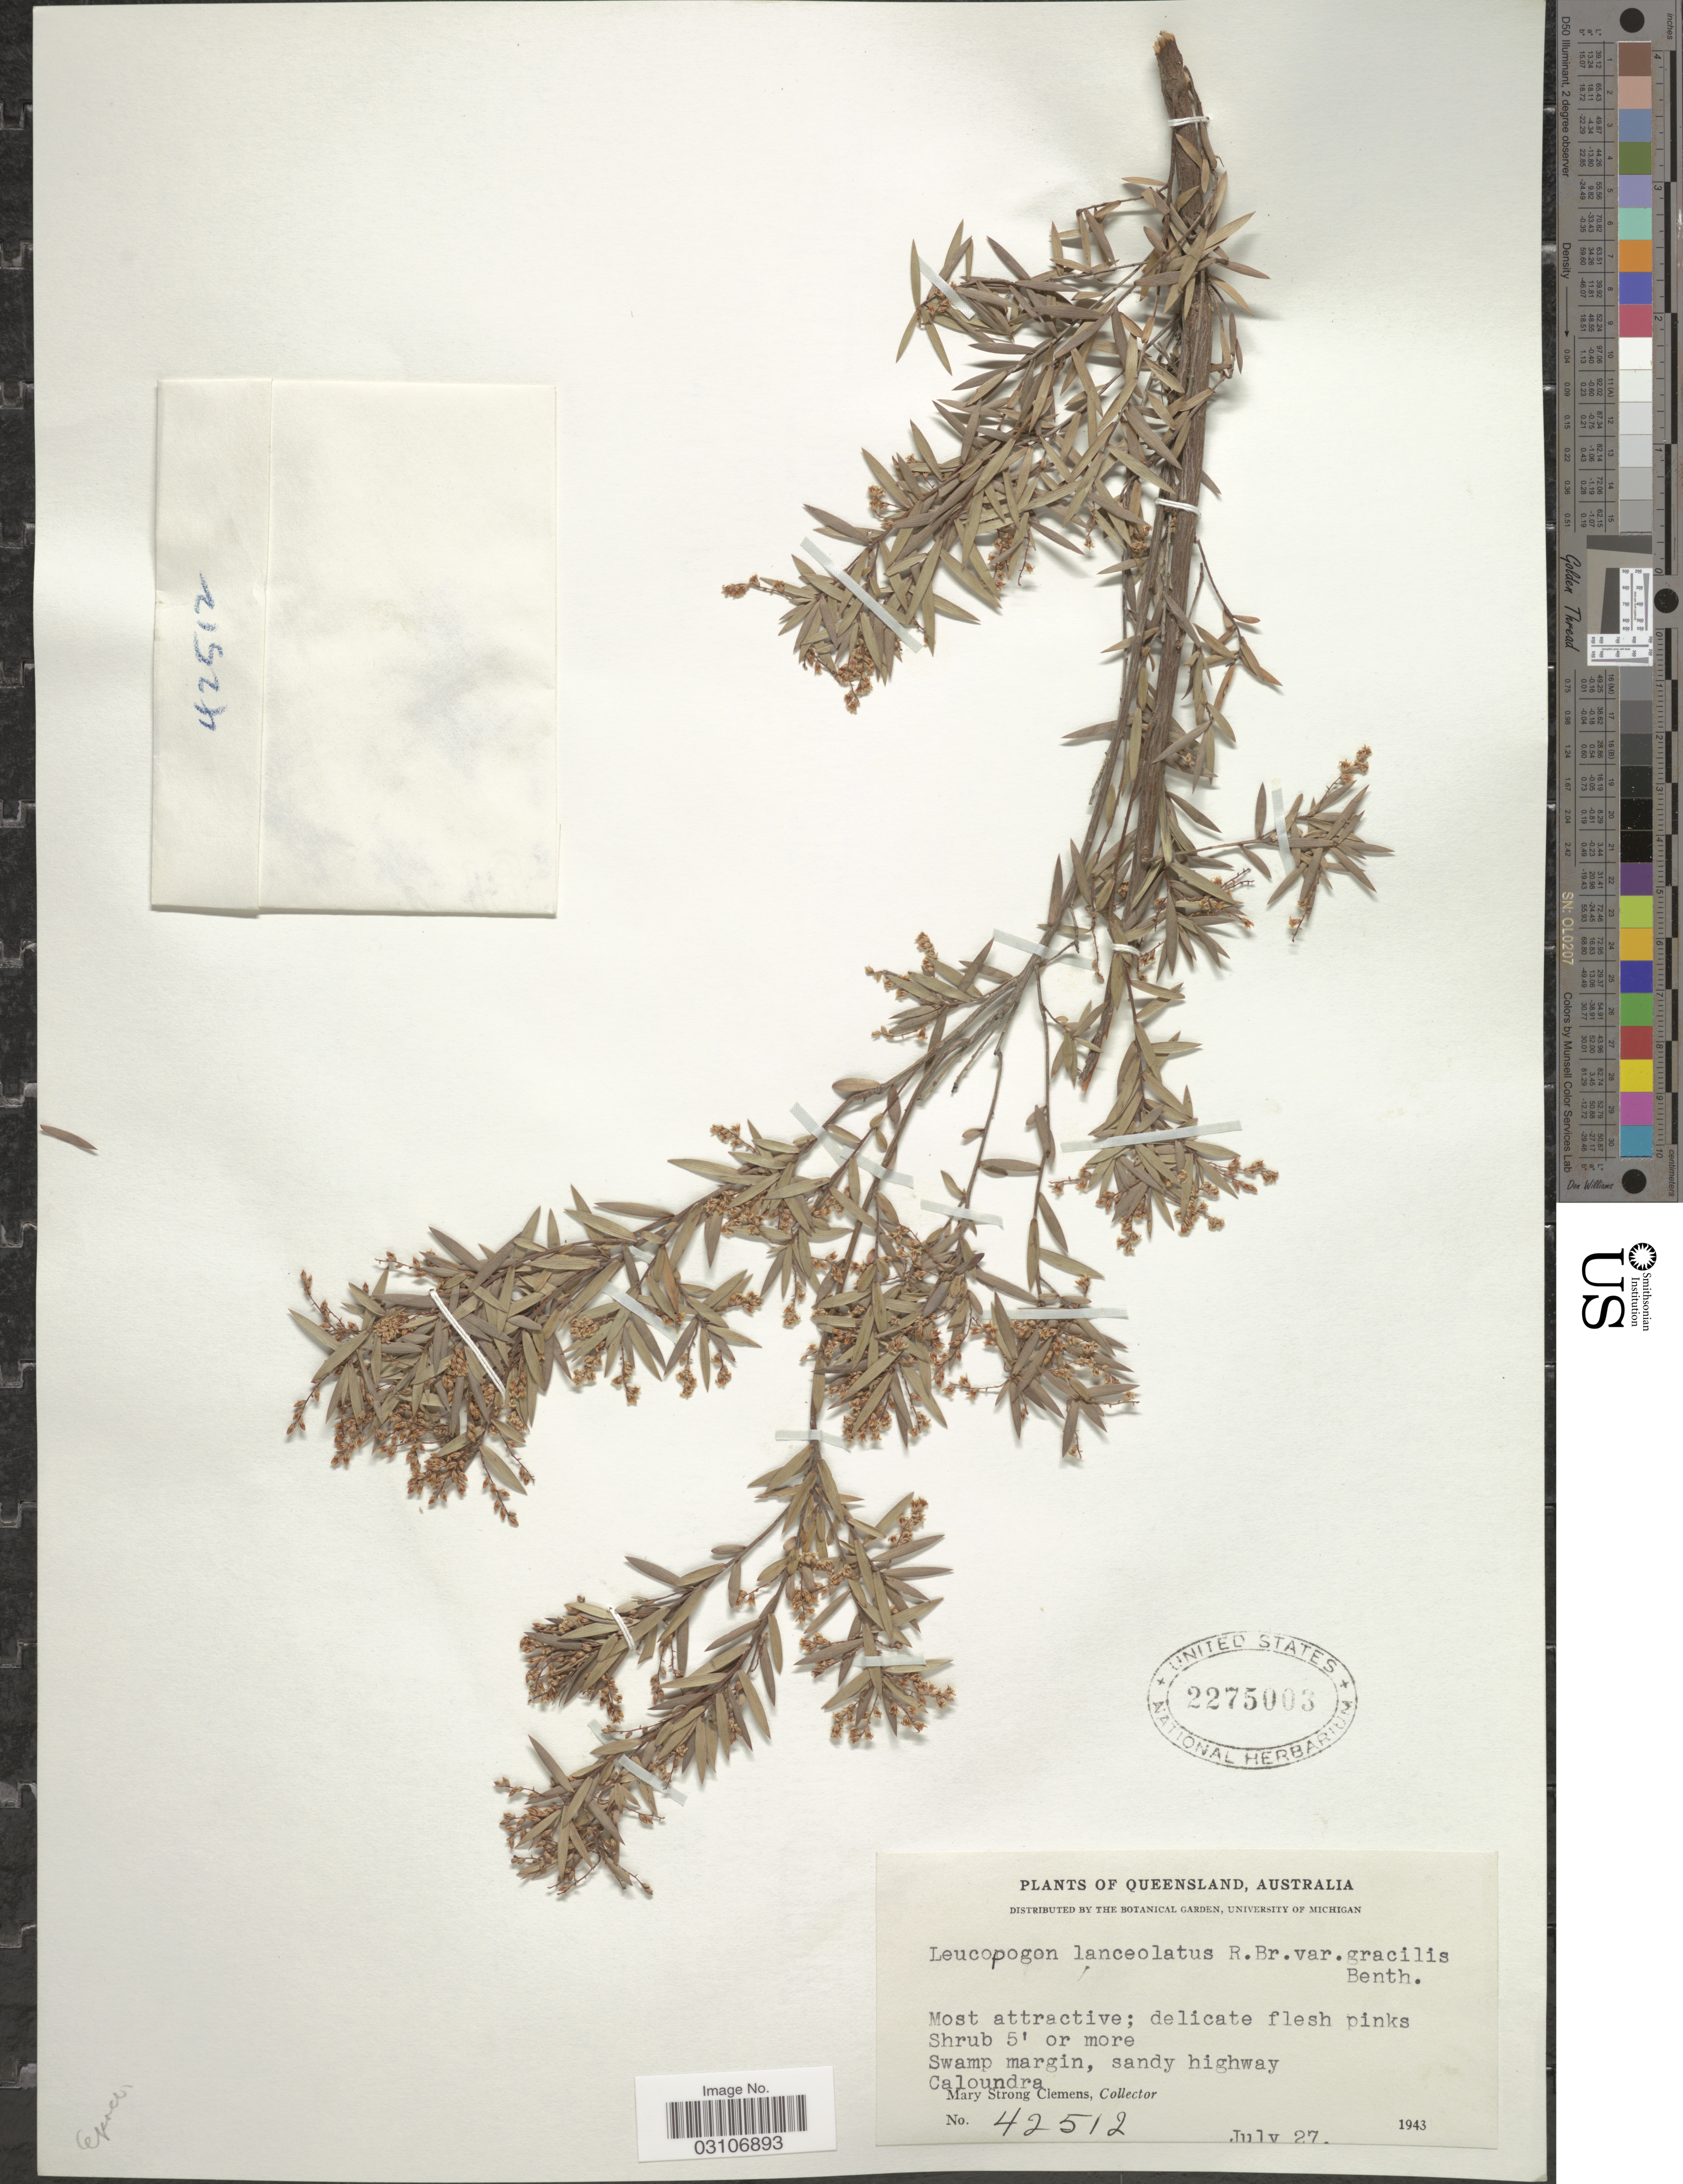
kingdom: Plantae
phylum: Tracheophyta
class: Magnoliopsida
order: Ericales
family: Ericaceae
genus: Leucopogon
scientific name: Leucopogon lanceolatus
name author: R. Br.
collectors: M. S. Clemens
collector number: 42512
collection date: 1943-07-27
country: Australia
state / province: Queensland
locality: Swamp margin, sandy highway Caloundra.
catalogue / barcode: US 2275003